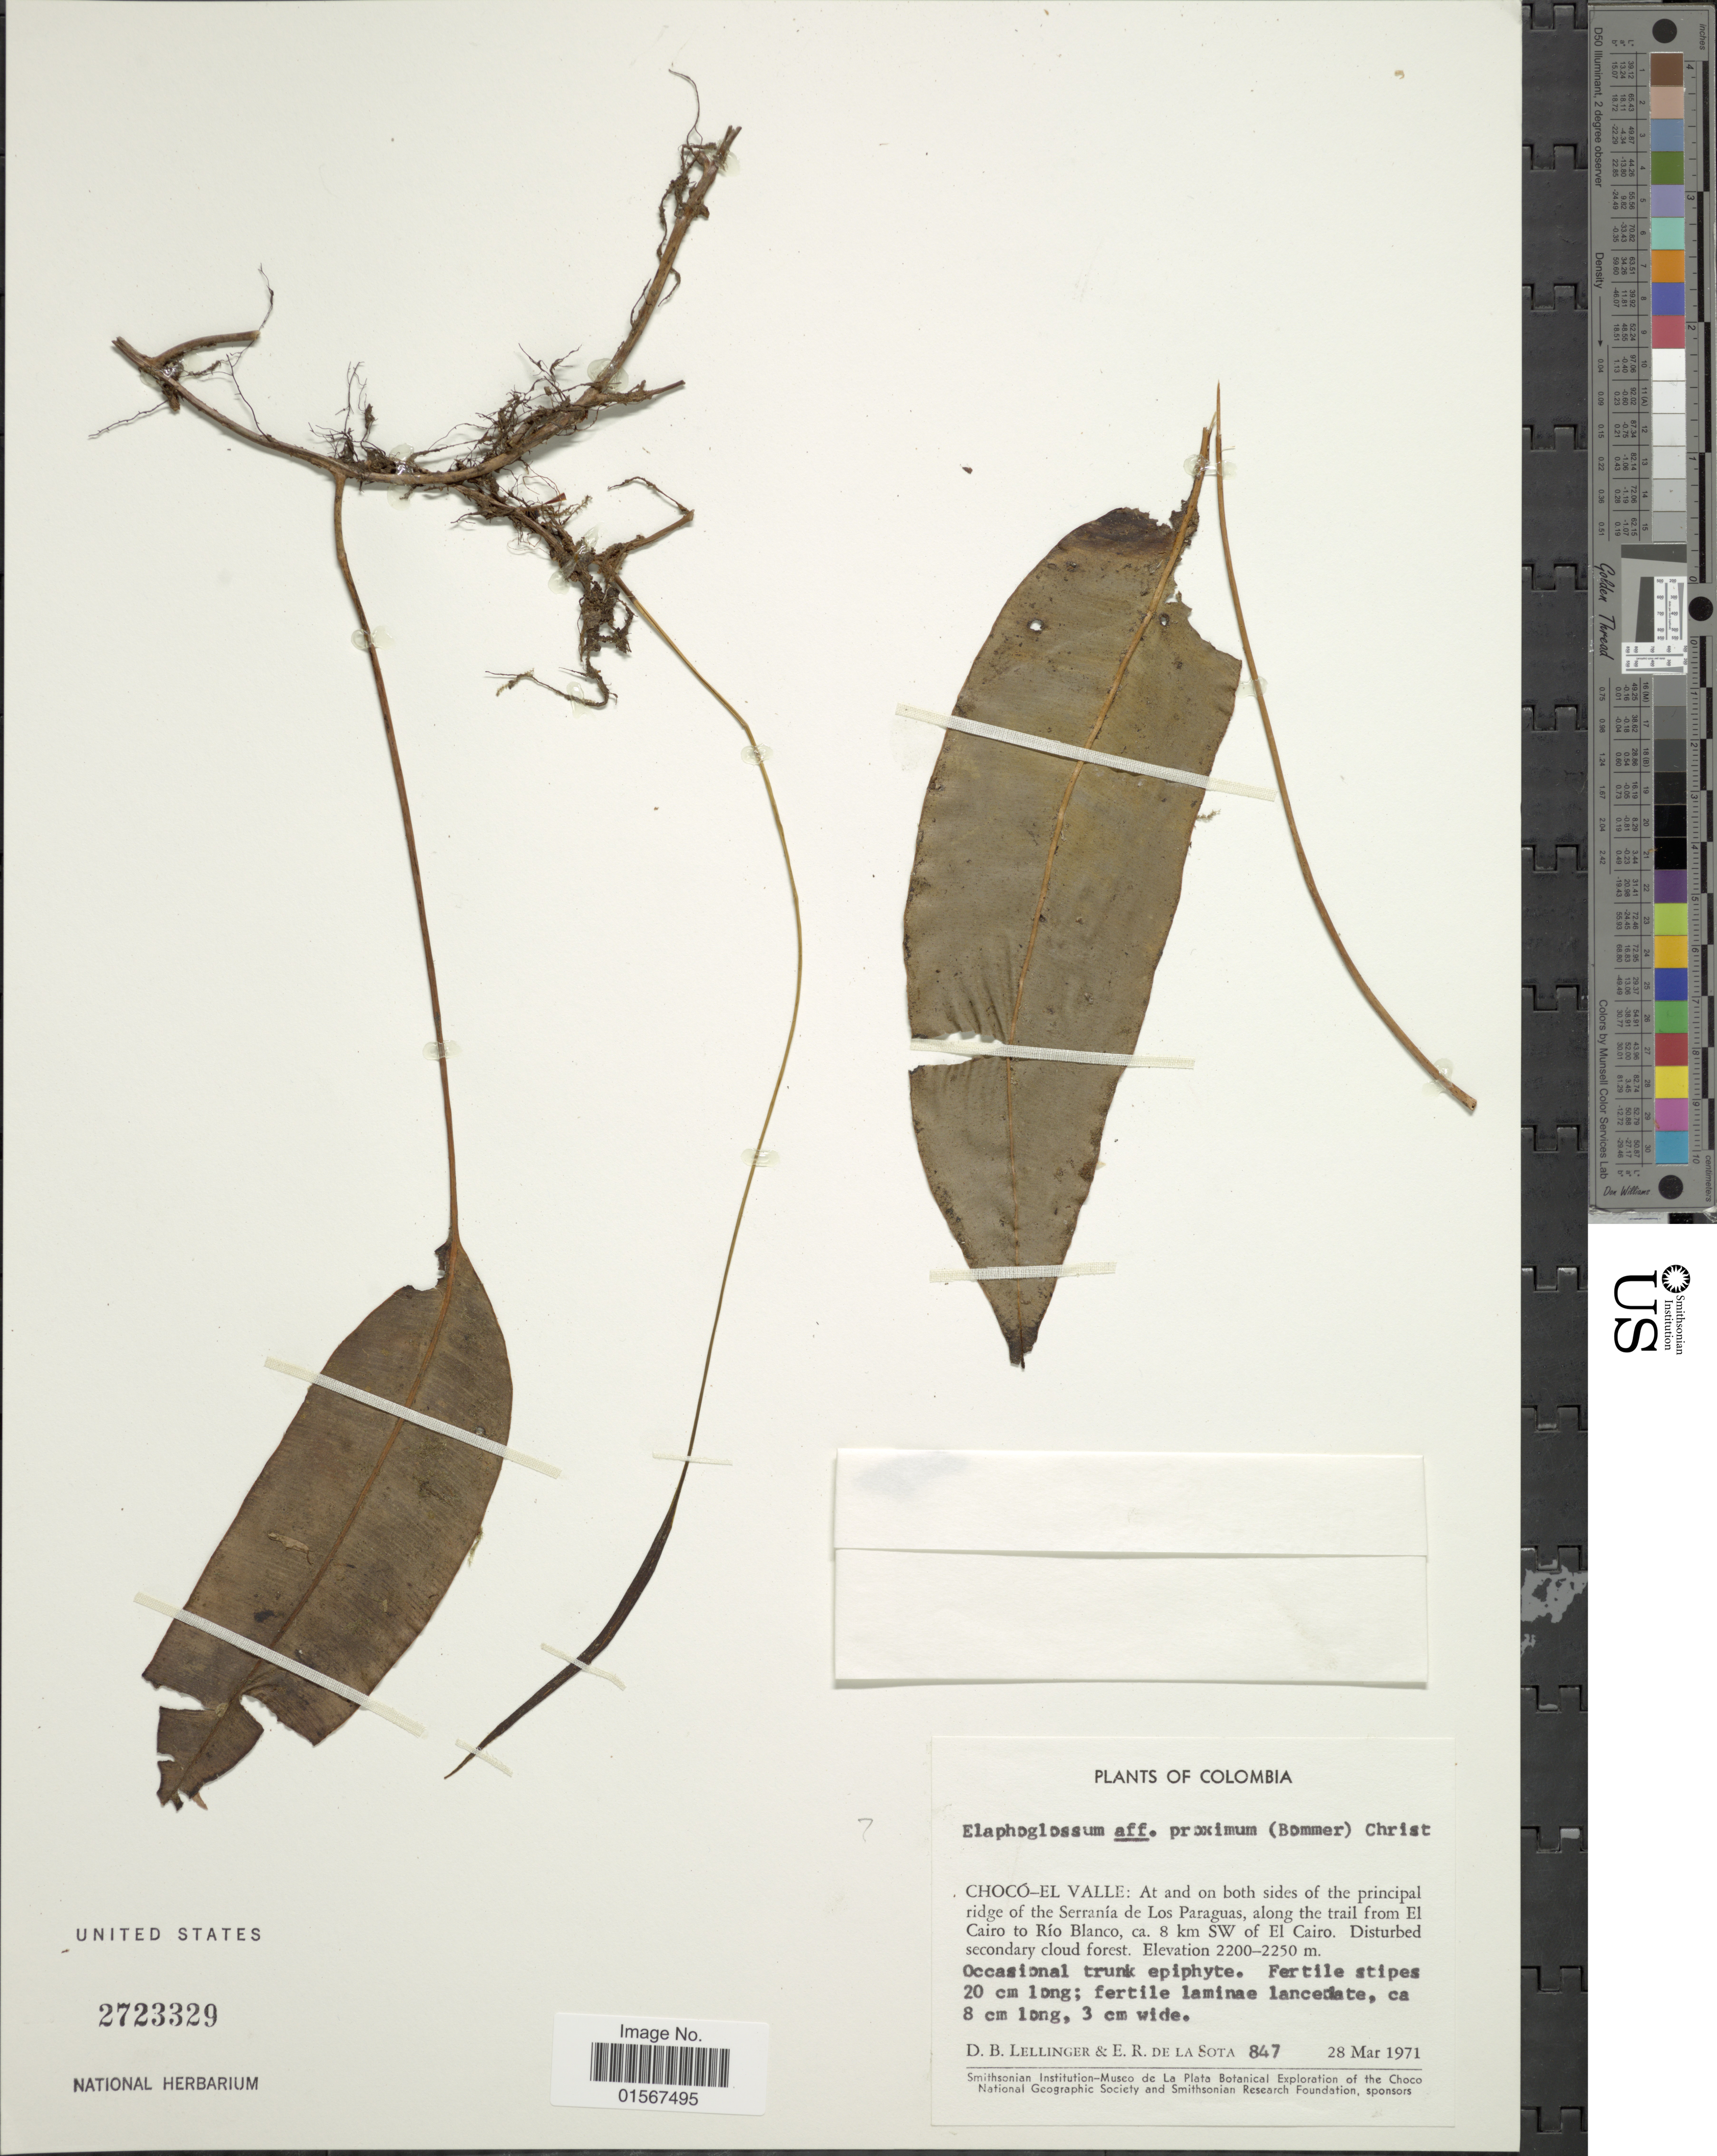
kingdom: Plantae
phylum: Tracheophyta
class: Polypodiopsida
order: Polypodiales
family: Dryopteridaceae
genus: Elaphoglossum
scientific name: Elaphoglossum proximum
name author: (J. Bommer) Christ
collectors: D. B. Lellinger & E. R. de la Sota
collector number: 847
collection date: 1971-03-28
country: Colombia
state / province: Chocó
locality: Colombia, Chocó-El Valle: at and on both sides of the principal ridge of the Serranía de los Paraguas, along the trail from El Cairo to Río Blanco, ca. 8 km SW of El Cairo.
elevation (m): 2200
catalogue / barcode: US 2723329